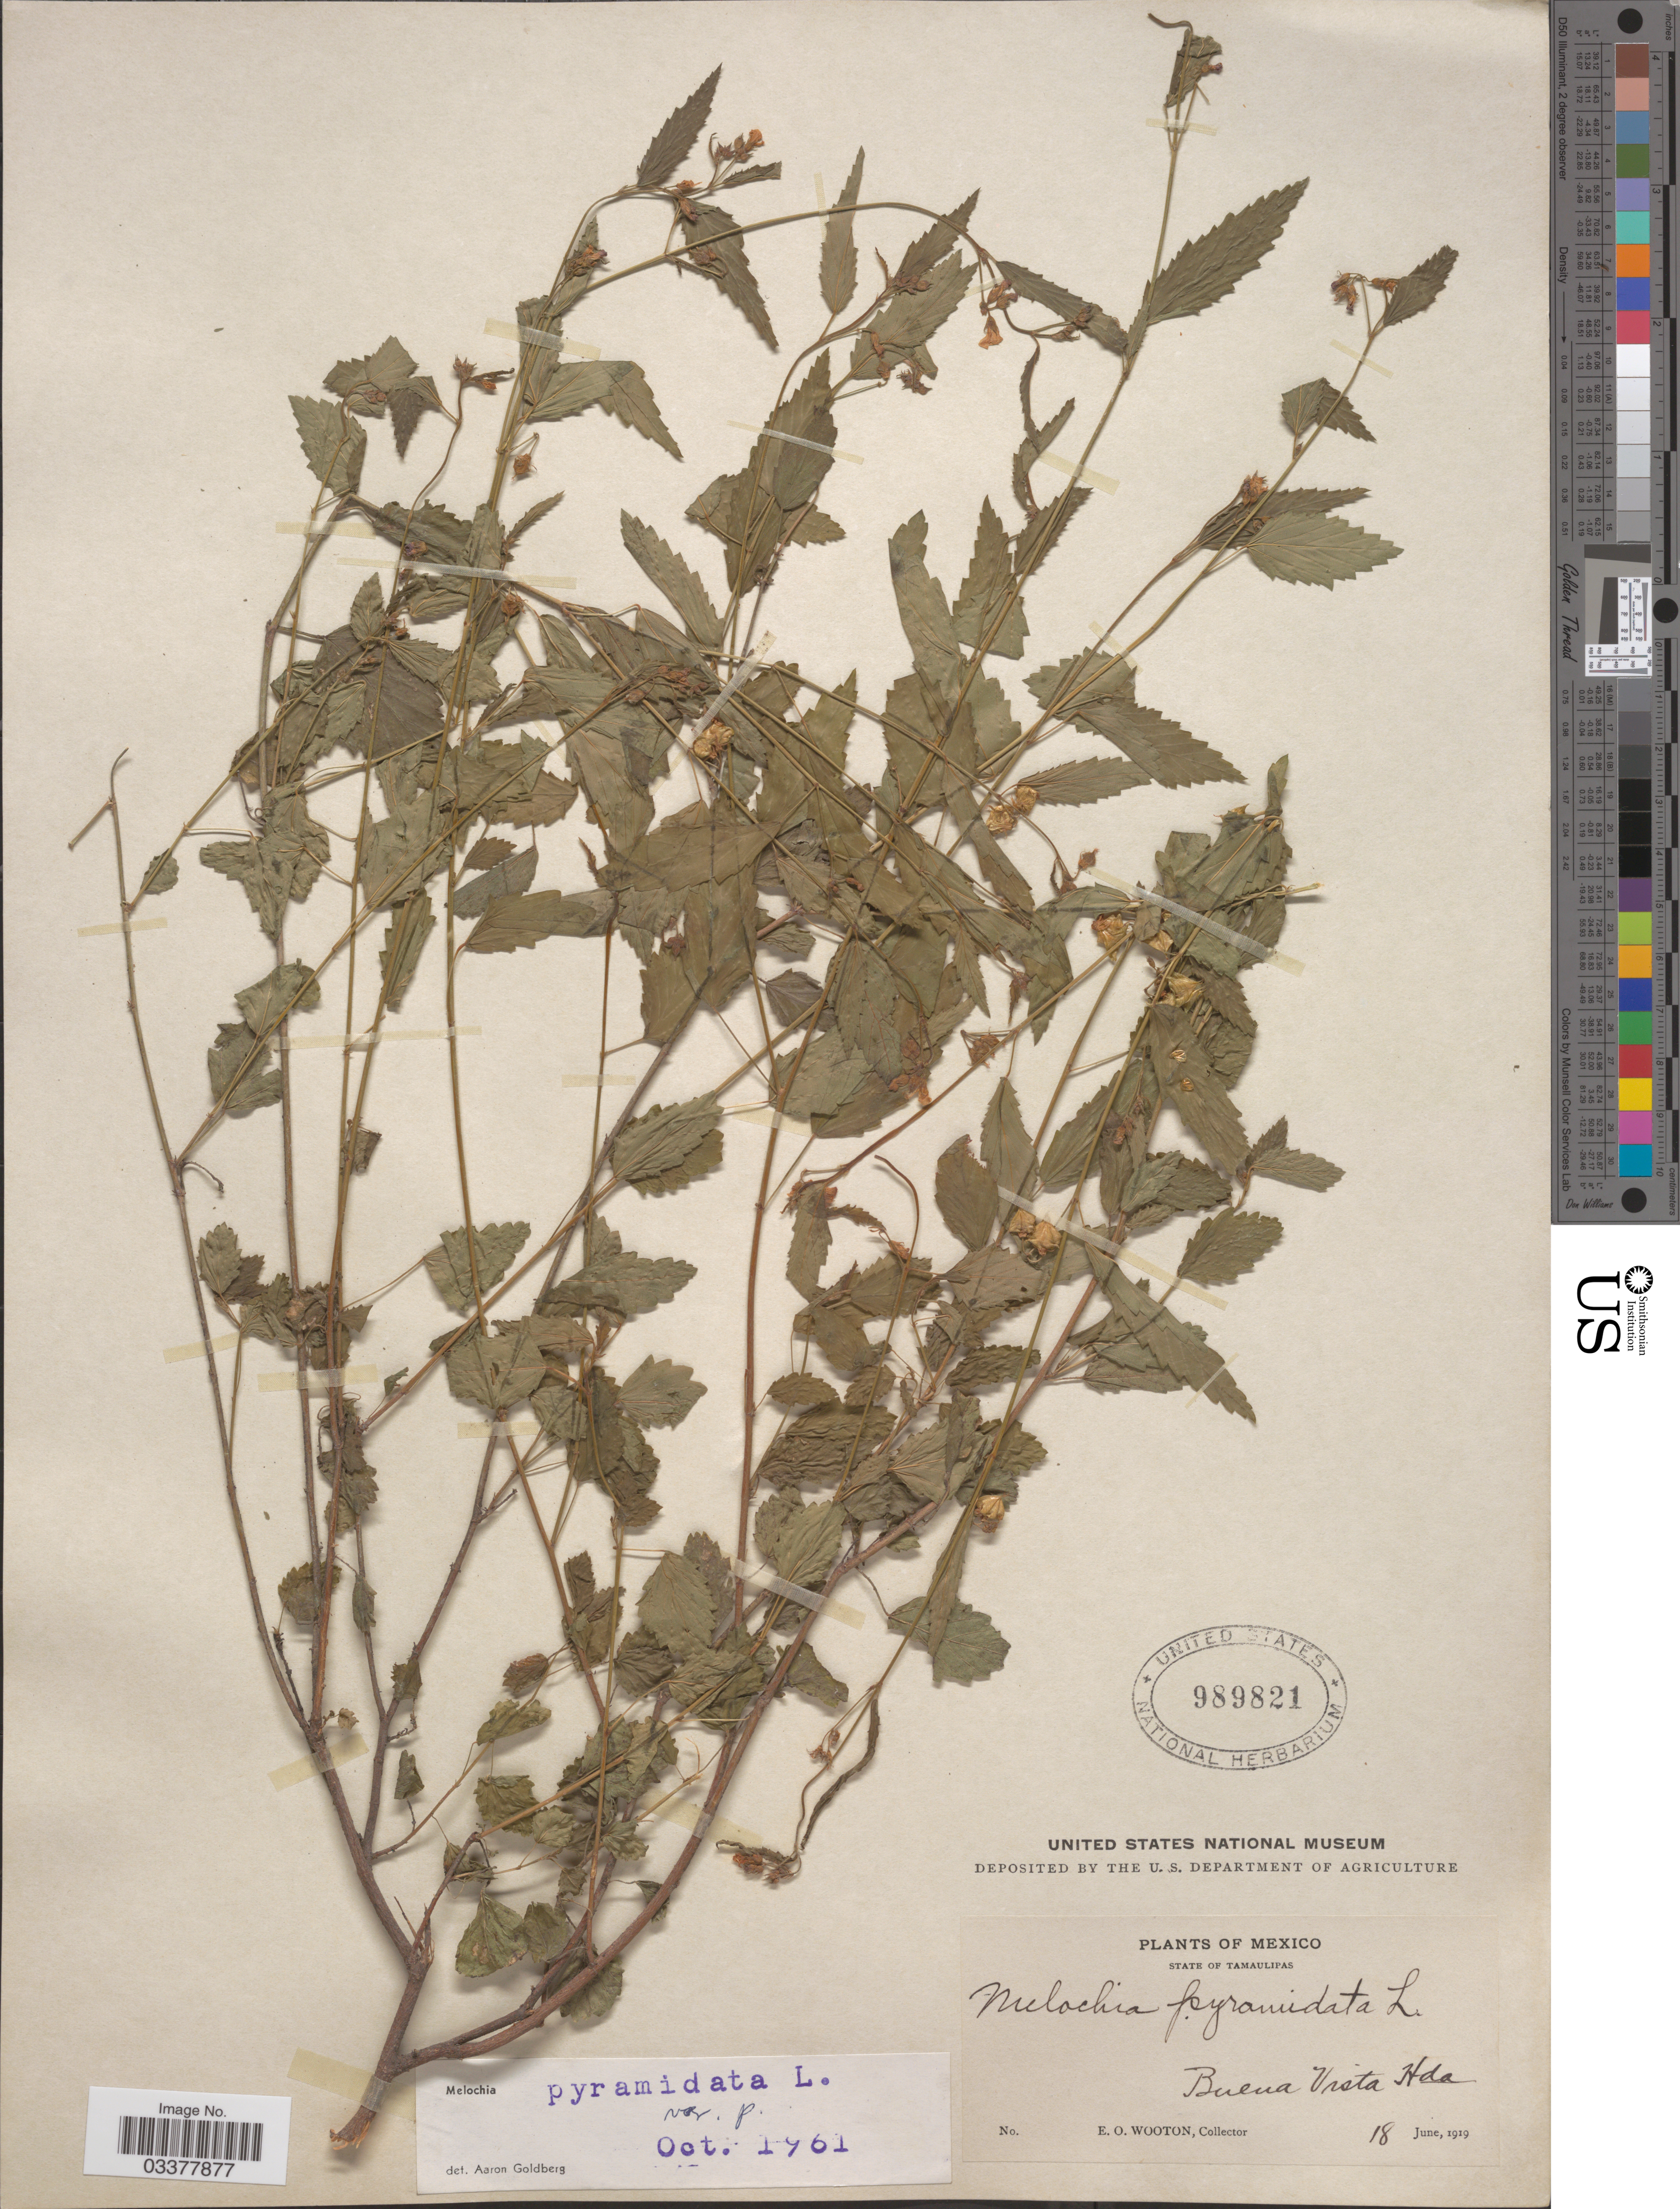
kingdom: Plantae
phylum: Tracheophyta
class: Magnoliopsida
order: Malvales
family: Malvaceae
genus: Melochia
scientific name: Melochia pyramidata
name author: L.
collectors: E. O. Wooton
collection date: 1919-06-18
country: Mexico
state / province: Tamaulipas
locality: Buena Vista Hda.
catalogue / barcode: US 989821